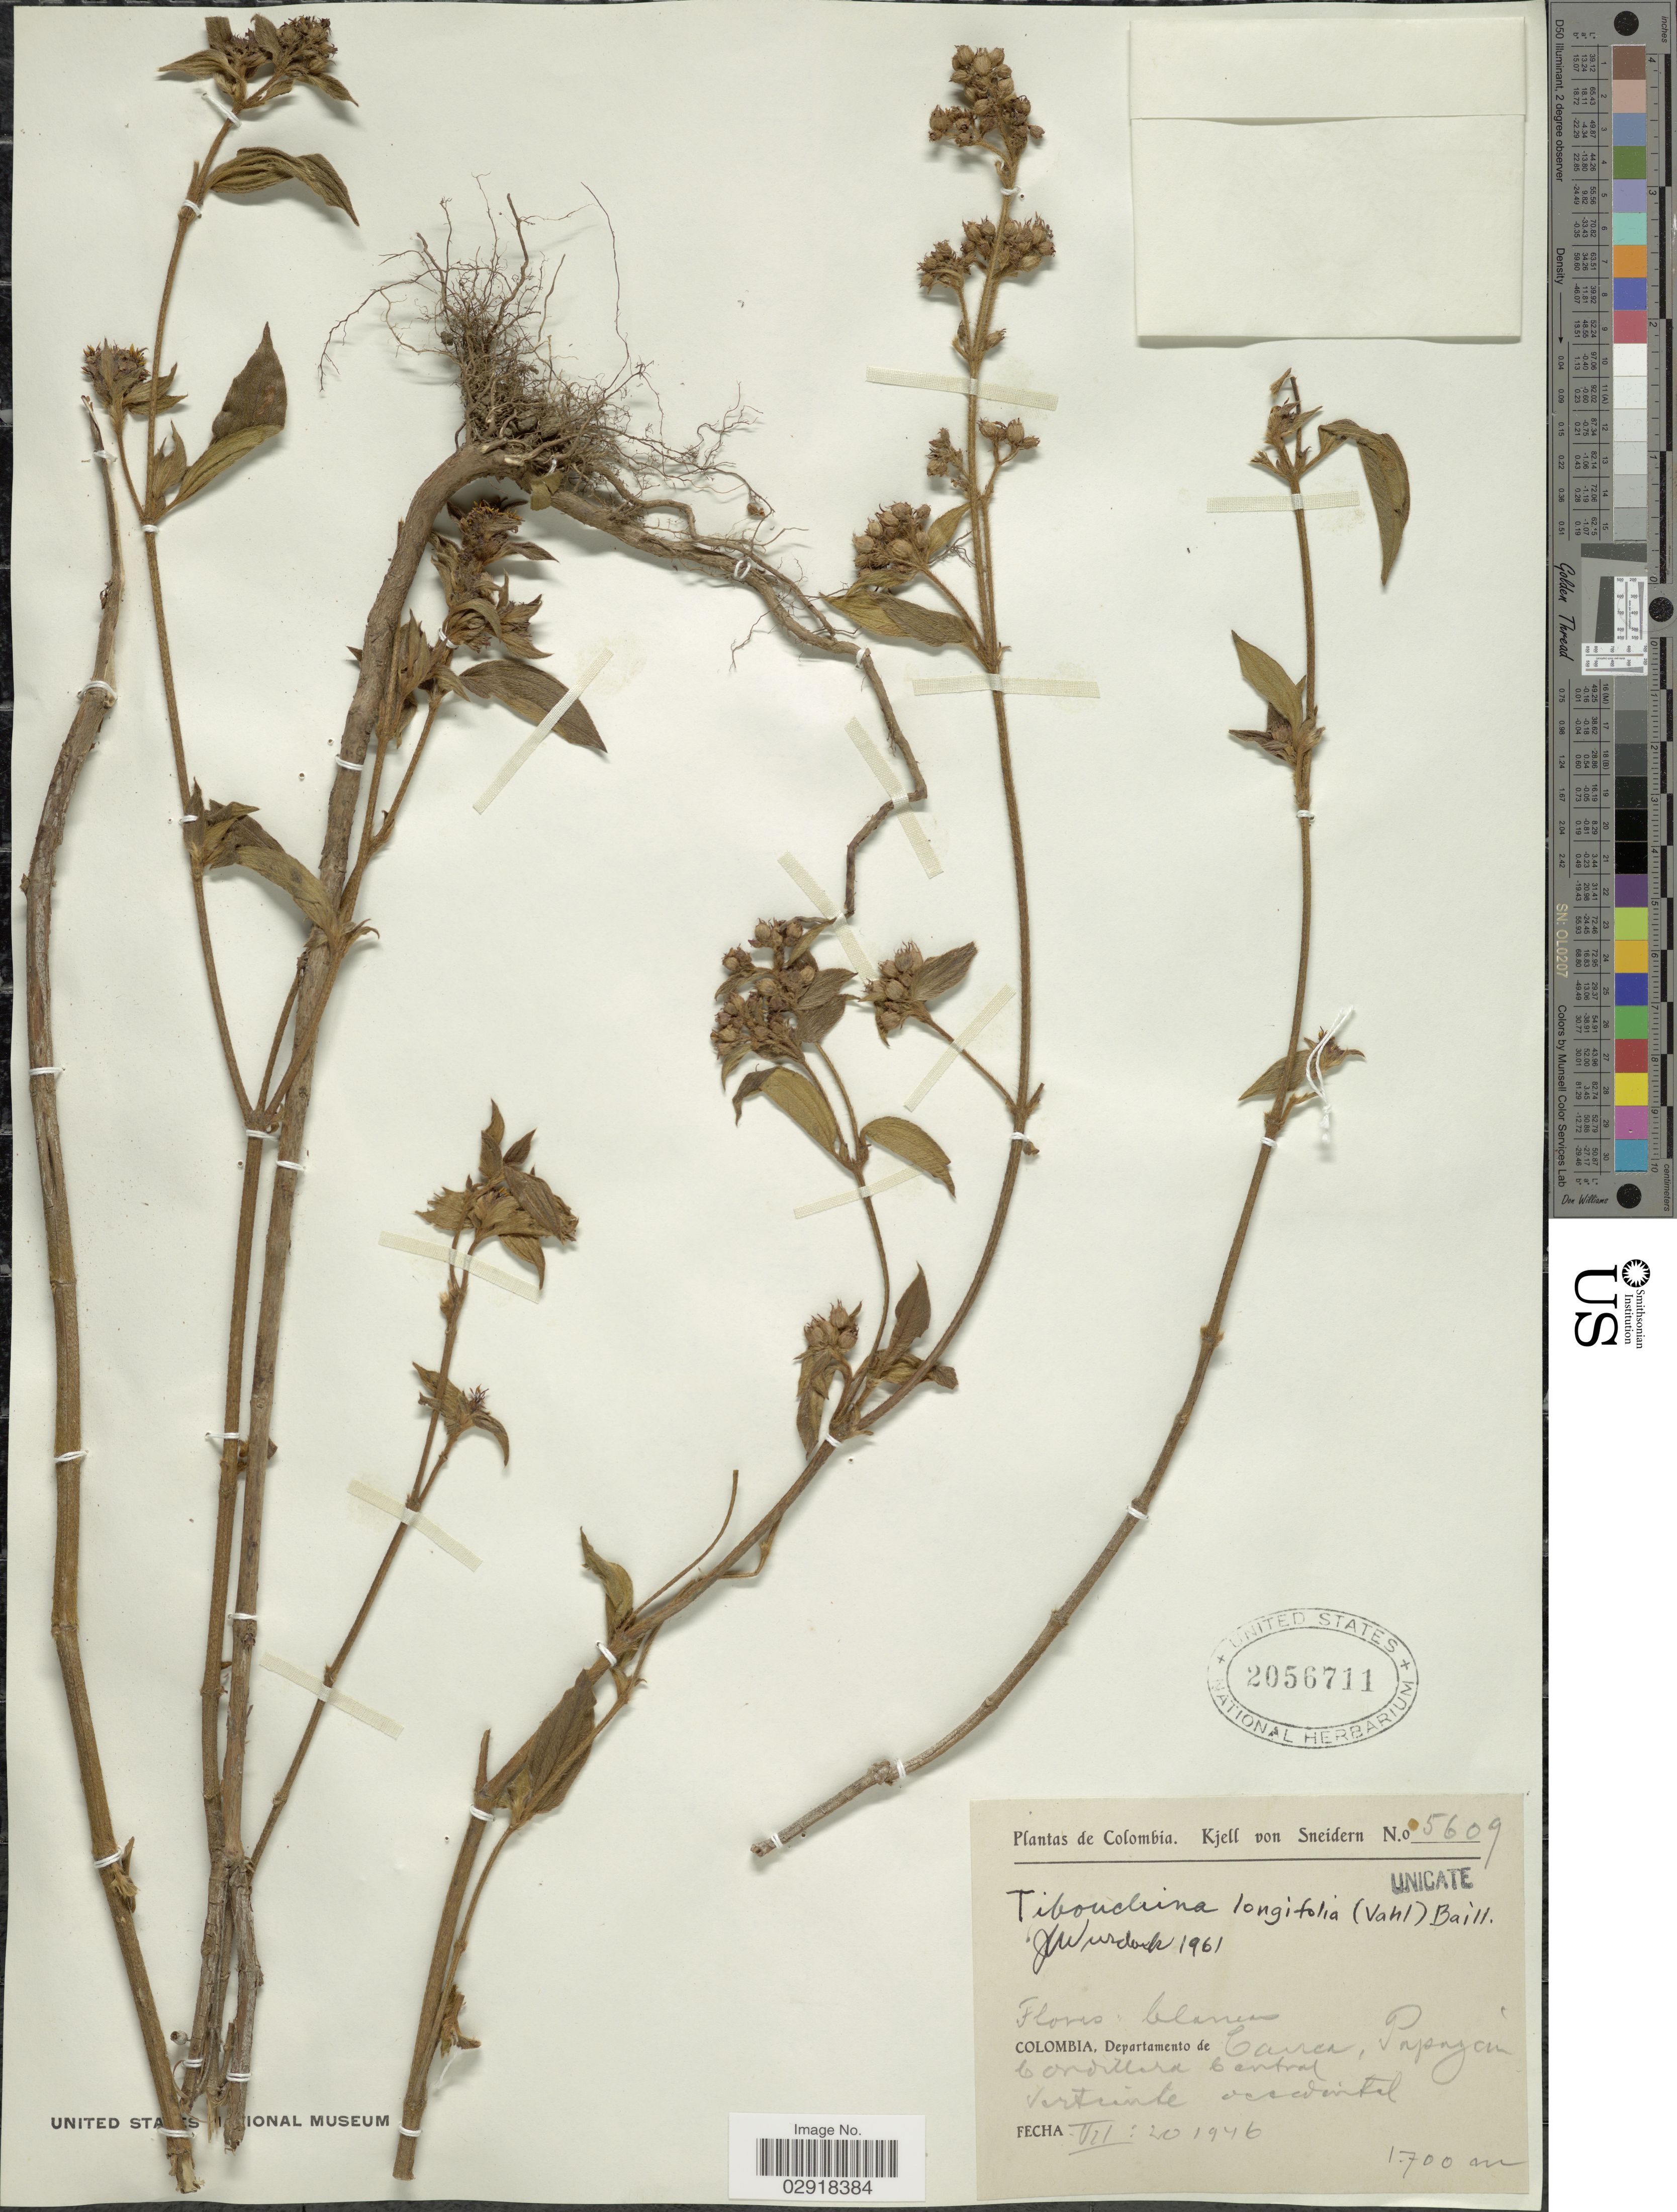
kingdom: Plantae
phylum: Tracheophyta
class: Magnoliopsida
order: Myrtales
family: Melastomataceae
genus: Chaetogastra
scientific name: Chaetogastra longifolia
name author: (Vahl) DC.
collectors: K. von Sneidern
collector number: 5609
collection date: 1946-07-20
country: Colombia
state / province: Cauca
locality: Departamento de Cauca, Popayan, Cordillera Central, Vertiente occidental.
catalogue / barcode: US 2056711